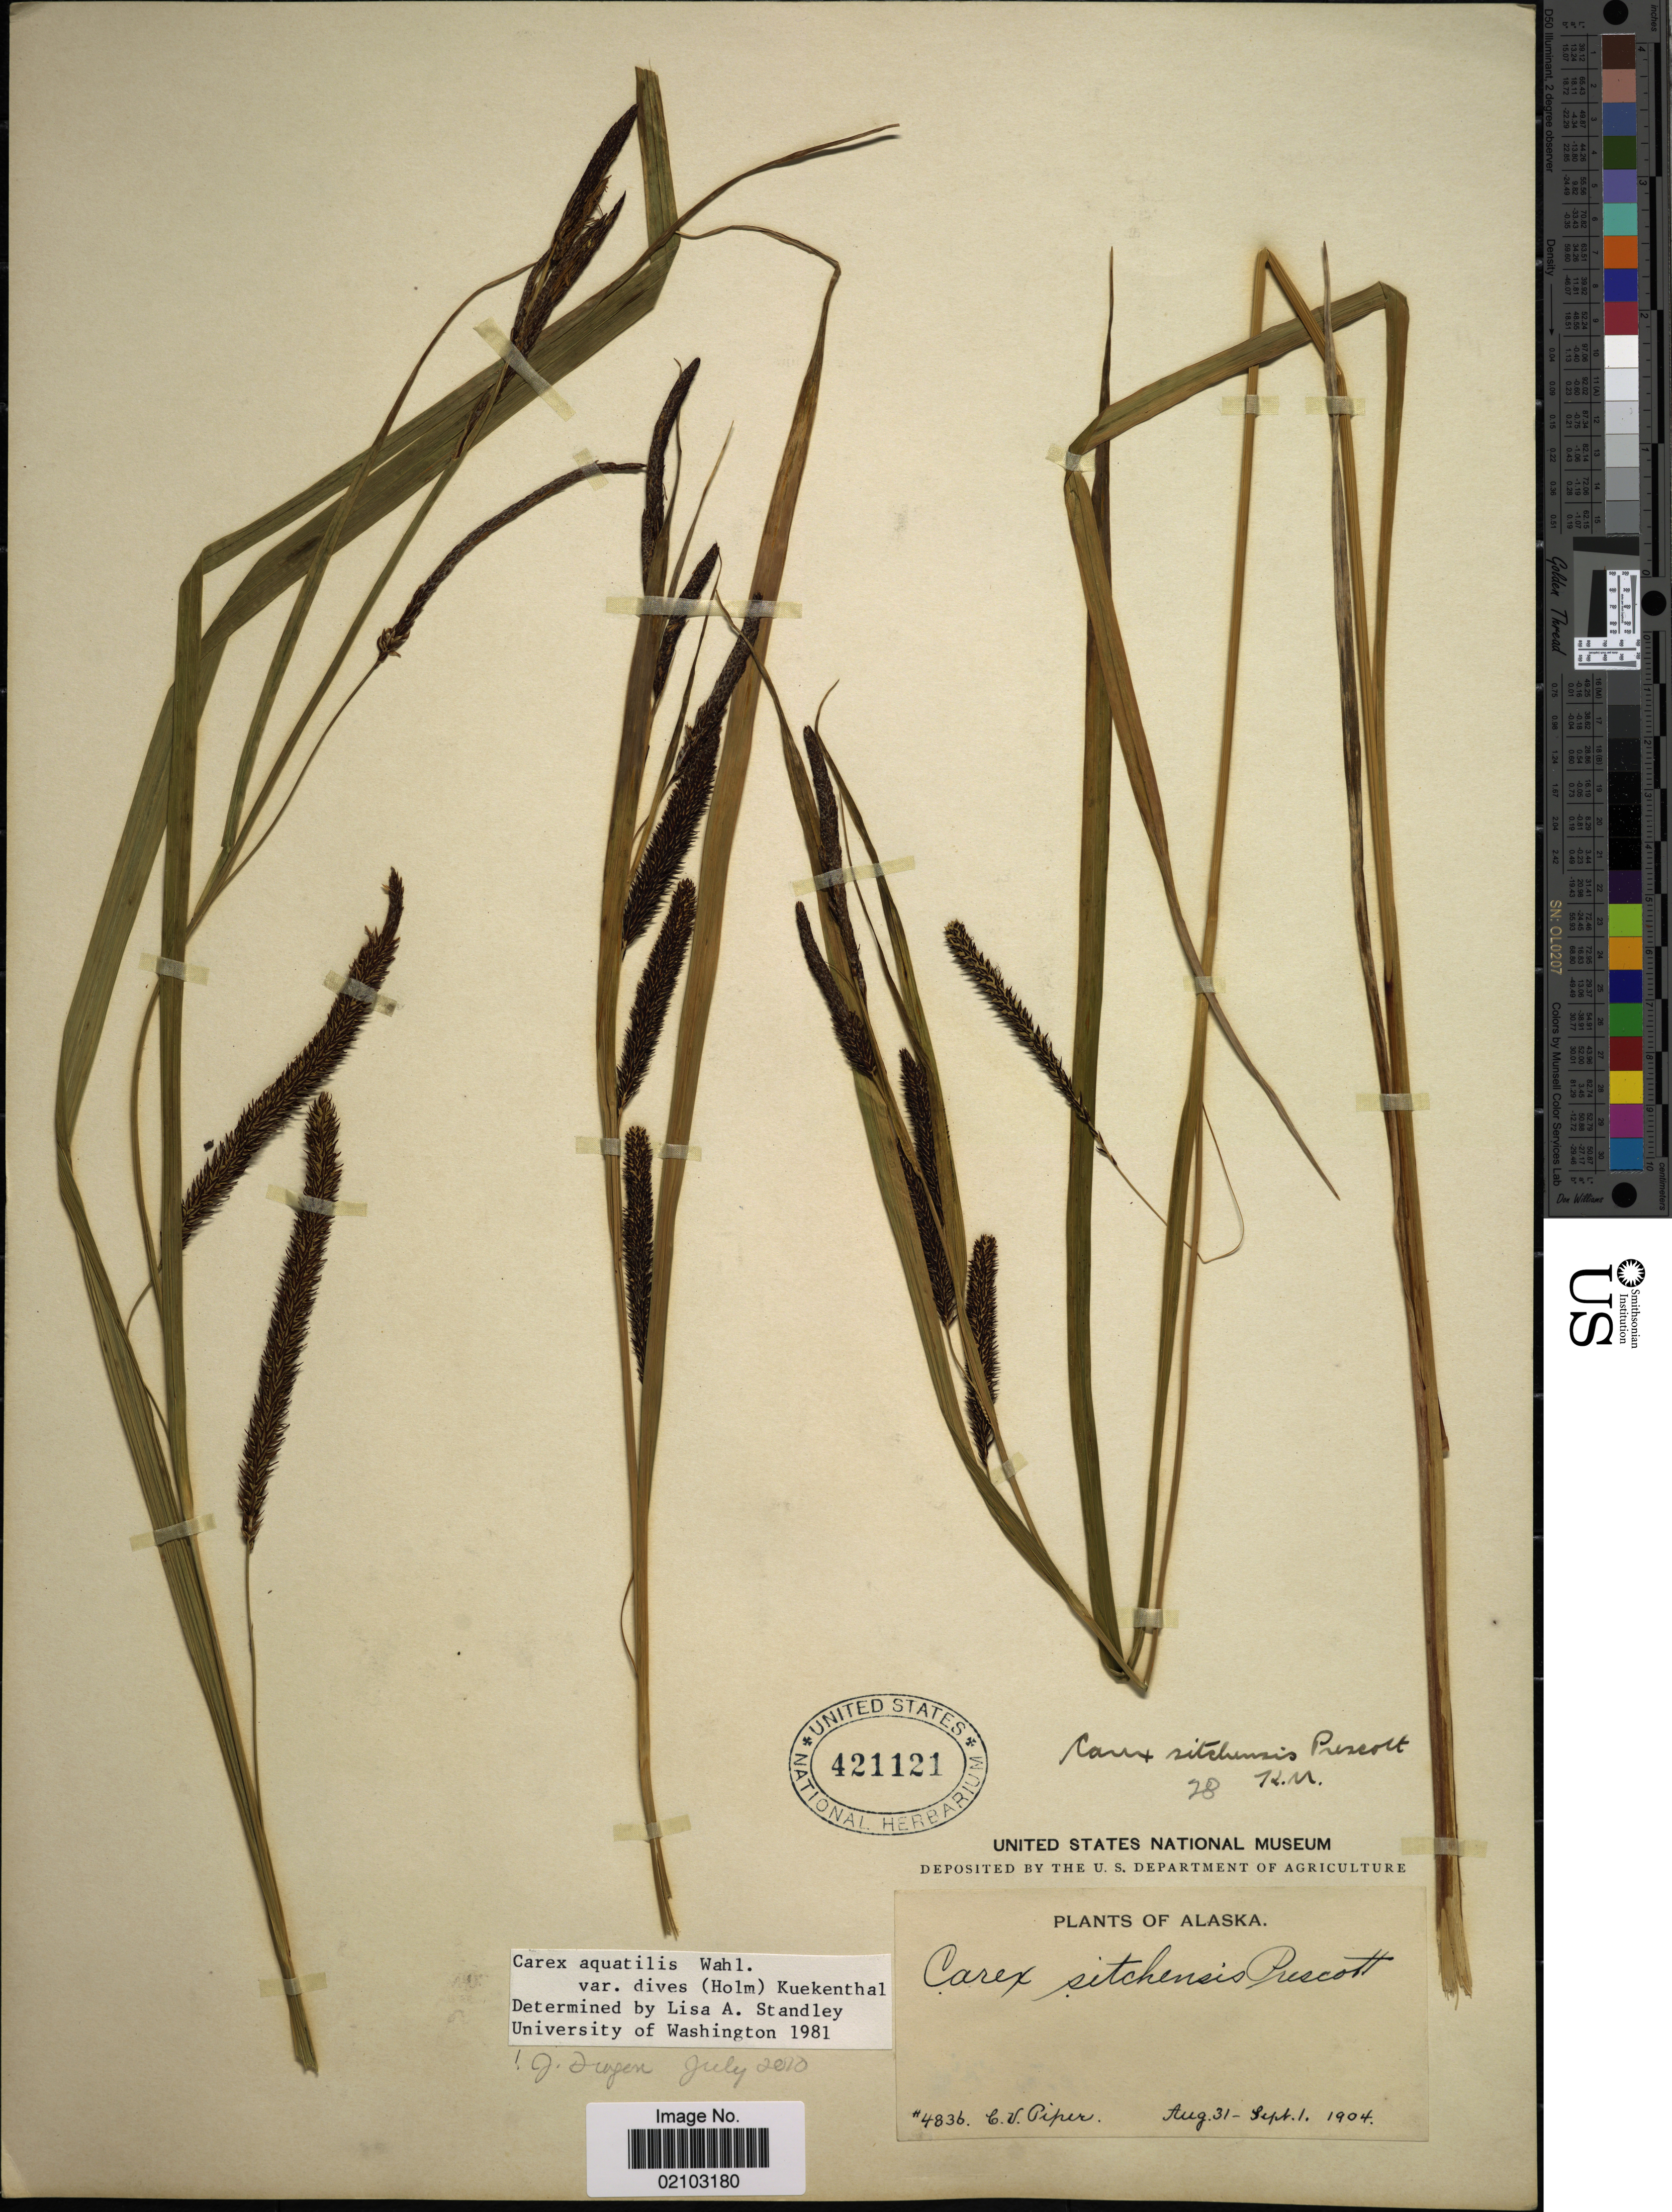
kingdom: Plantae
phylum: Tracheophyta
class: Liliopsida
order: Poales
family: Cyperaceae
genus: Carex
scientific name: Carex aquatilis var. dives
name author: (Holm) Kük.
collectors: C. V. Piper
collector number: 4836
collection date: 1904-08-31/1904-09-01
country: United States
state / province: Alaska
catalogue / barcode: US 421121